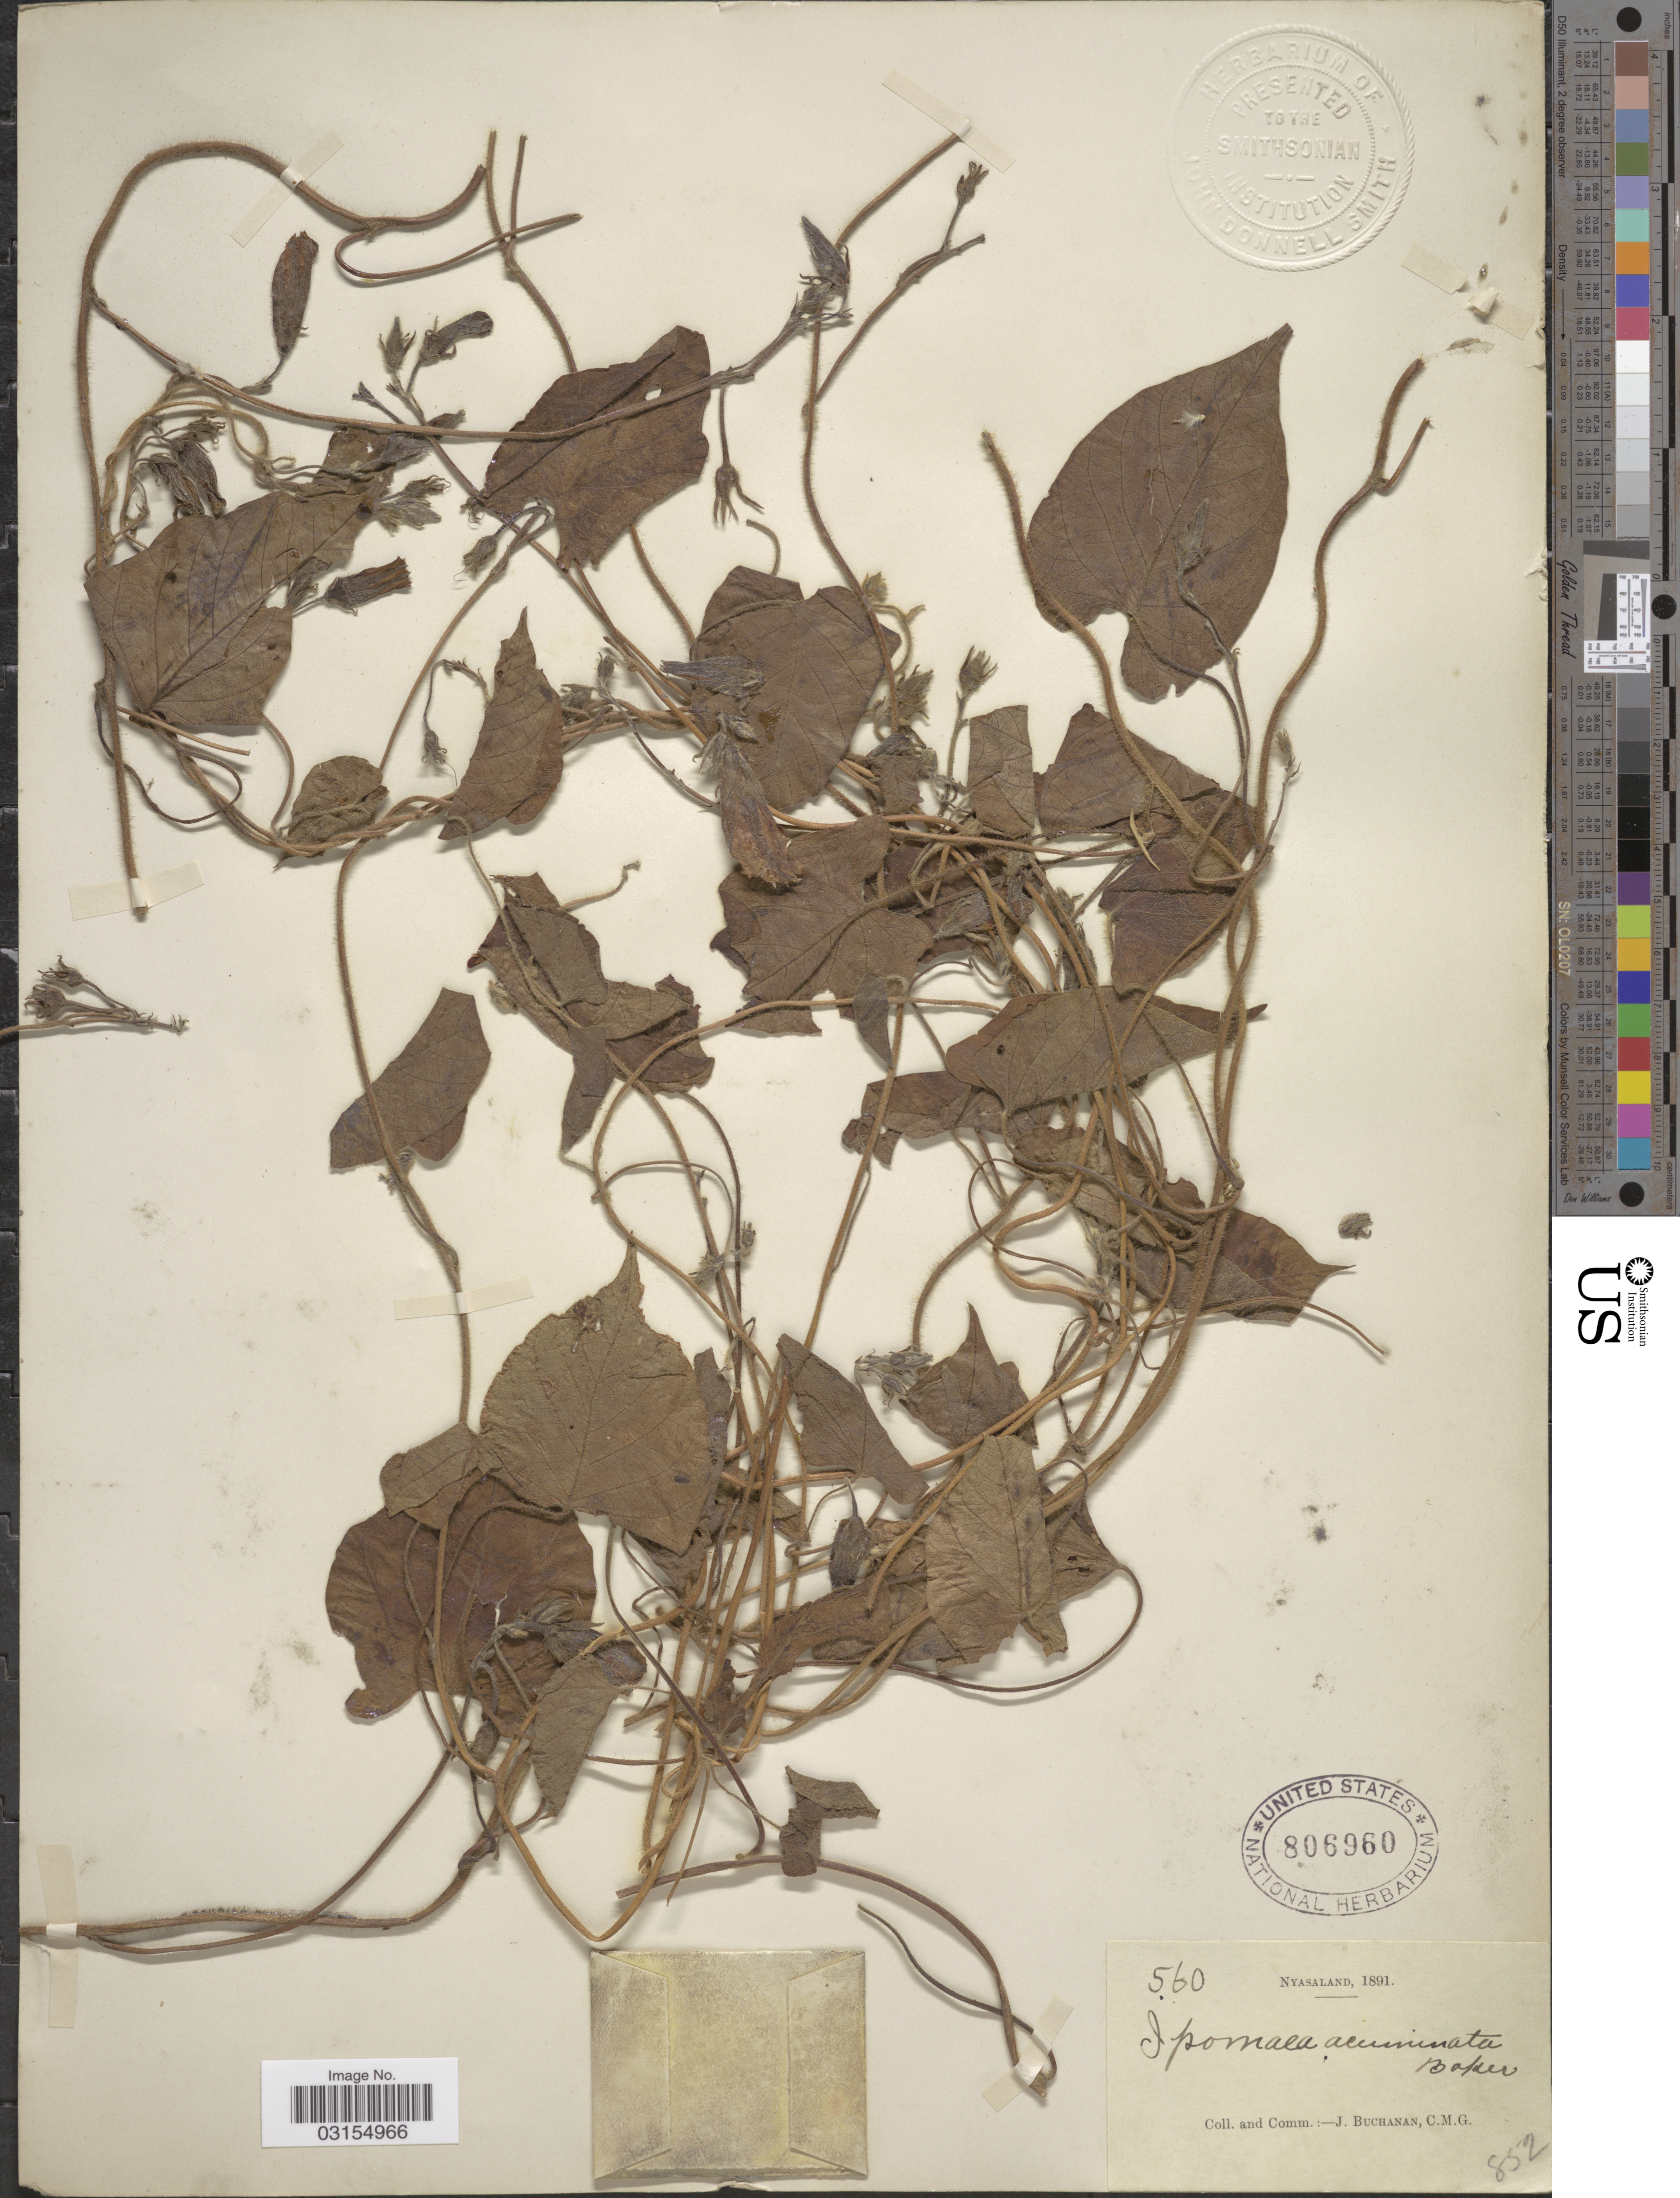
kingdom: Plantae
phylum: Tracheophyta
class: Magnoliopsida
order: Solanales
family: Convolvulaceae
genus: Ipomoea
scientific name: Ipomoea acuminata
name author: (Vahl) Roem. & Schult.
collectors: J. Buchanan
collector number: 560?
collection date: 1891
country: Malawi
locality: Nyasaland.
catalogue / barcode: US 806960